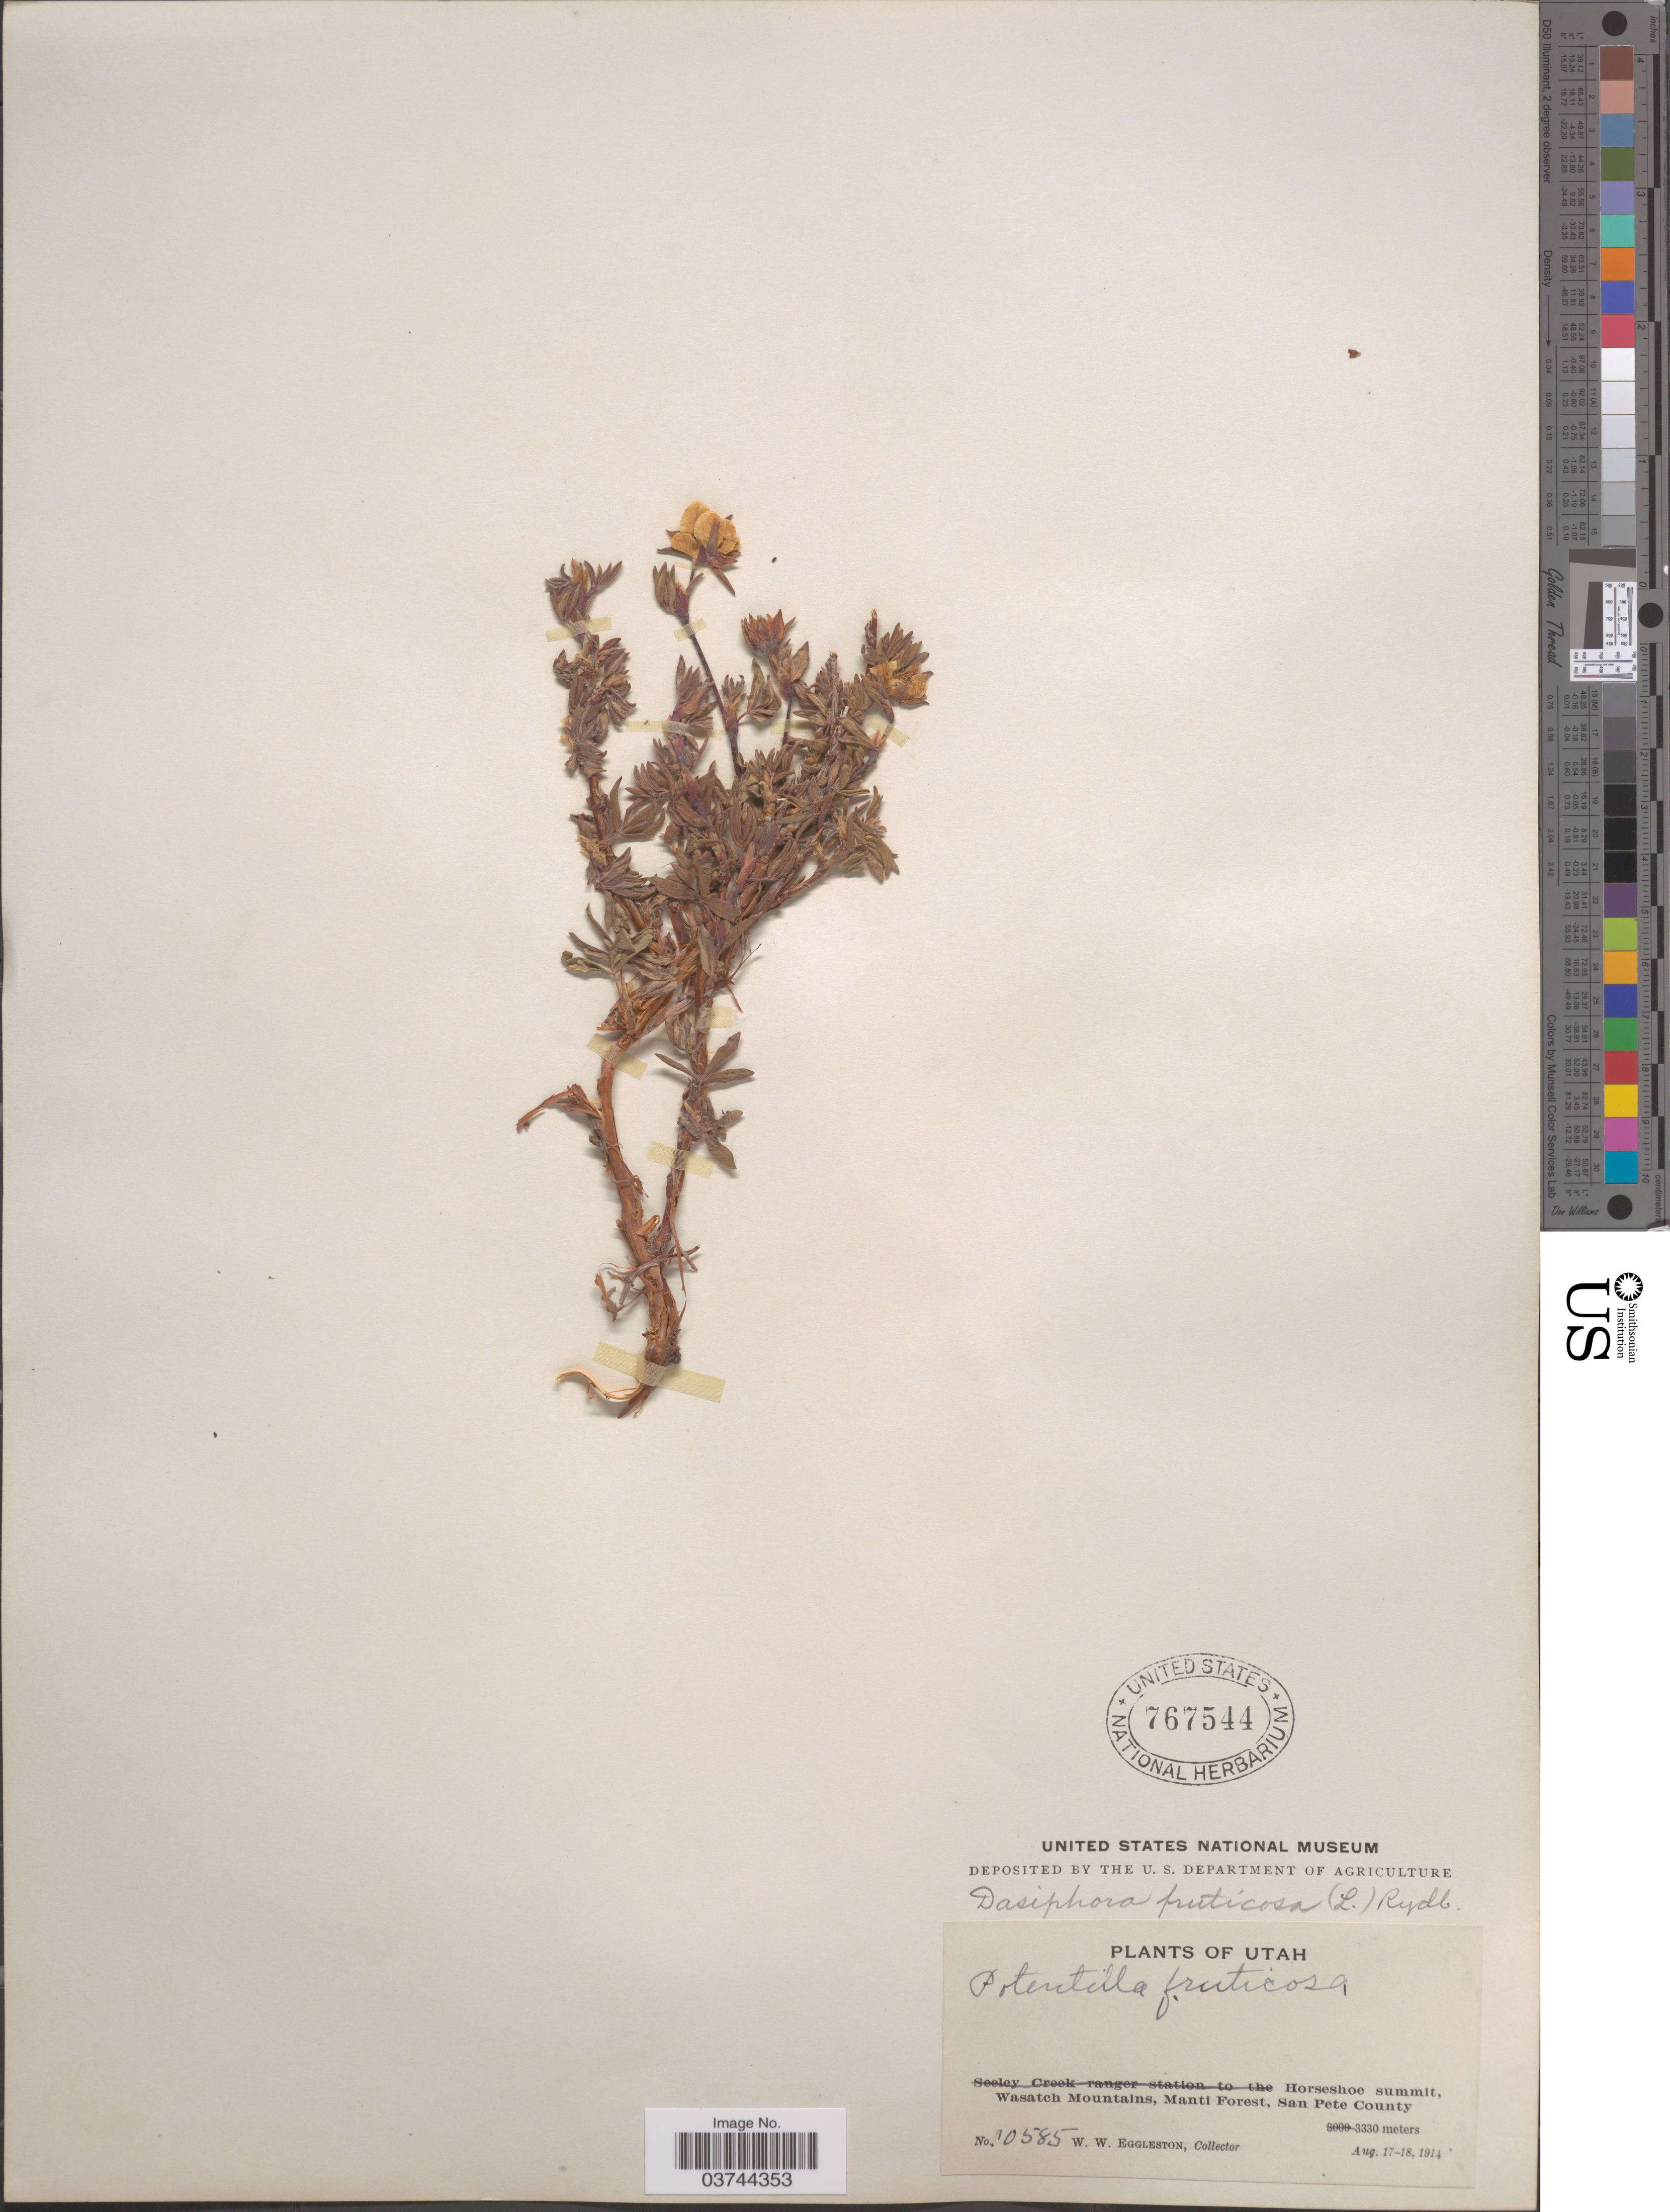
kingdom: Plantae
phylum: Tracheophyta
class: Magnoliopsida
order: Rosales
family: Rosaceae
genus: Dasiphora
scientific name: Dasiphora fruticosa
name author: (L.) Rydb.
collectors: W. W. Eggleston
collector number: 10585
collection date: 1914-08-17/1914-08-18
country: United States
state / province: Utah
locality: Horseshoe summit, Wasatch Mountains, Manti Forest, San Pete County.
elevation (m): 3330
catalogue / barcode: US 767544